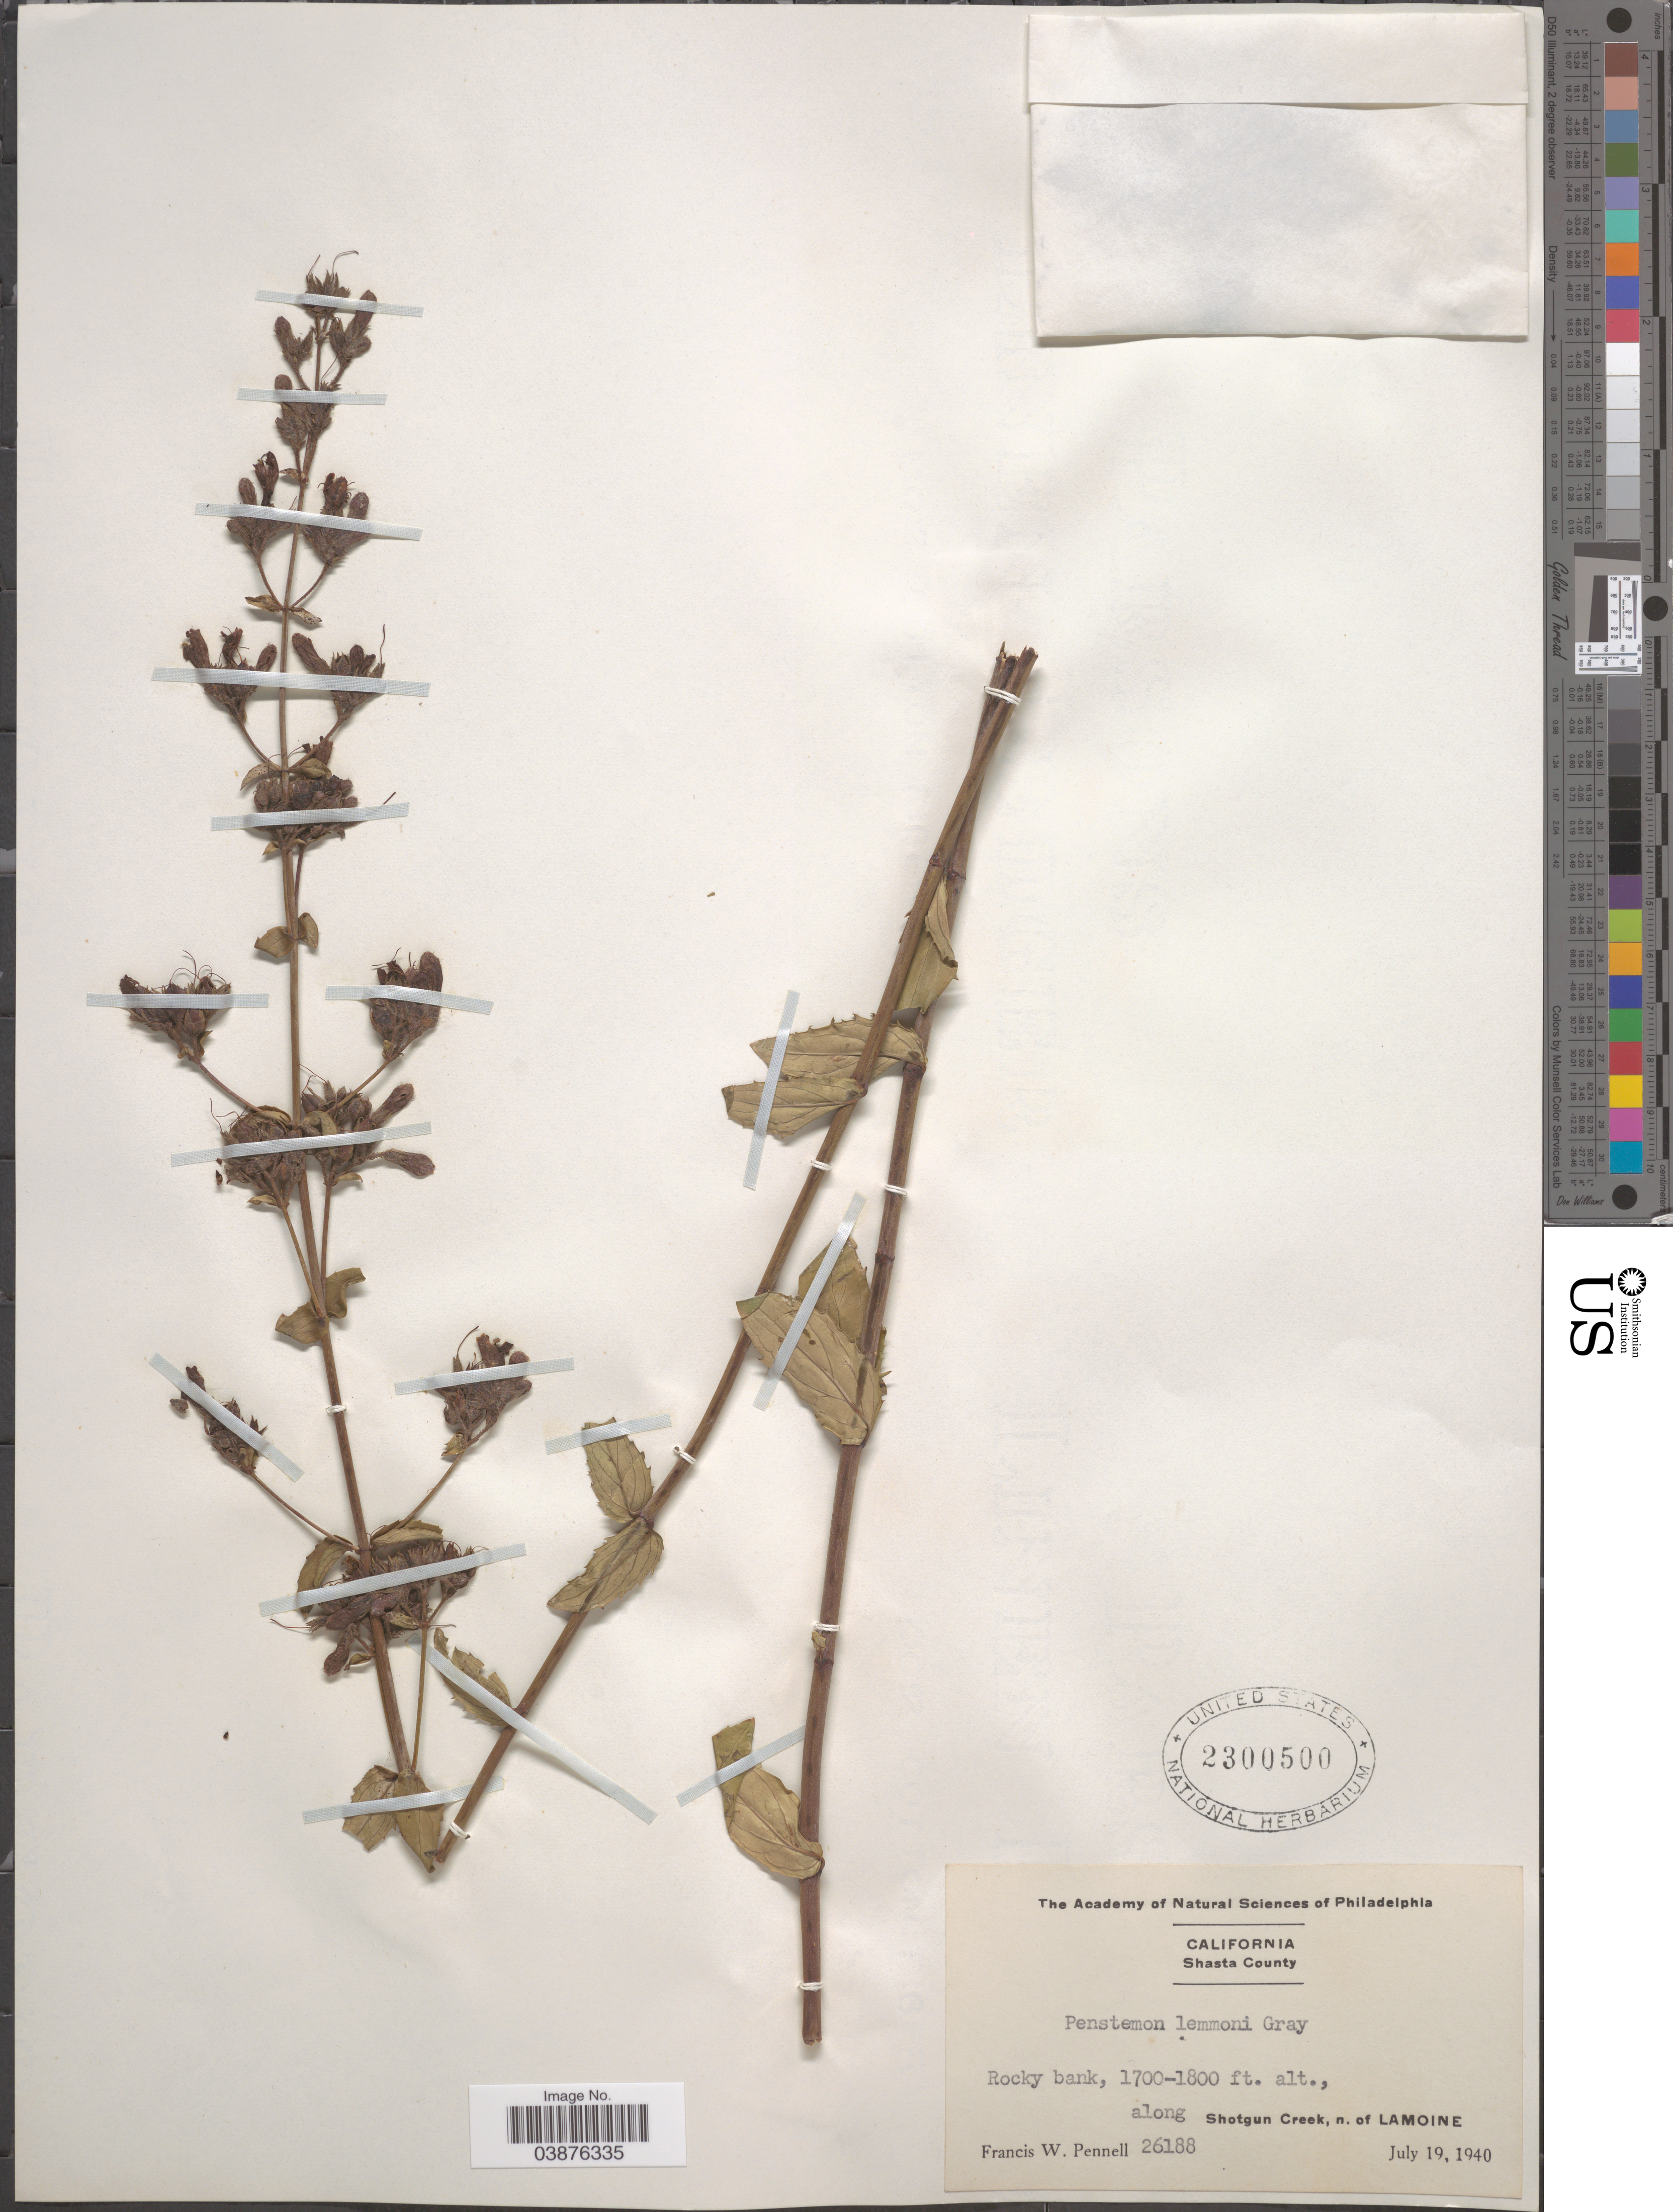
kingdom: Plantae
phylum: Tracheophyta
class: Magnoliopsida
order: Lamiales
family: Plantaginaceae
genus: Penstemon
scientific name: Penstemon lemmonii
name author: A. Gray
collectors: F. W. Pennell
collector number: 26188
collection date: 1940-07-19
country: United States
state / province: California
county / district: Shasta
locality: Shasta County. Rocky bank, along Shotgun Creek, n. of Lamoine.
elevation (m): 518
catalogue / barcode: US 2300500